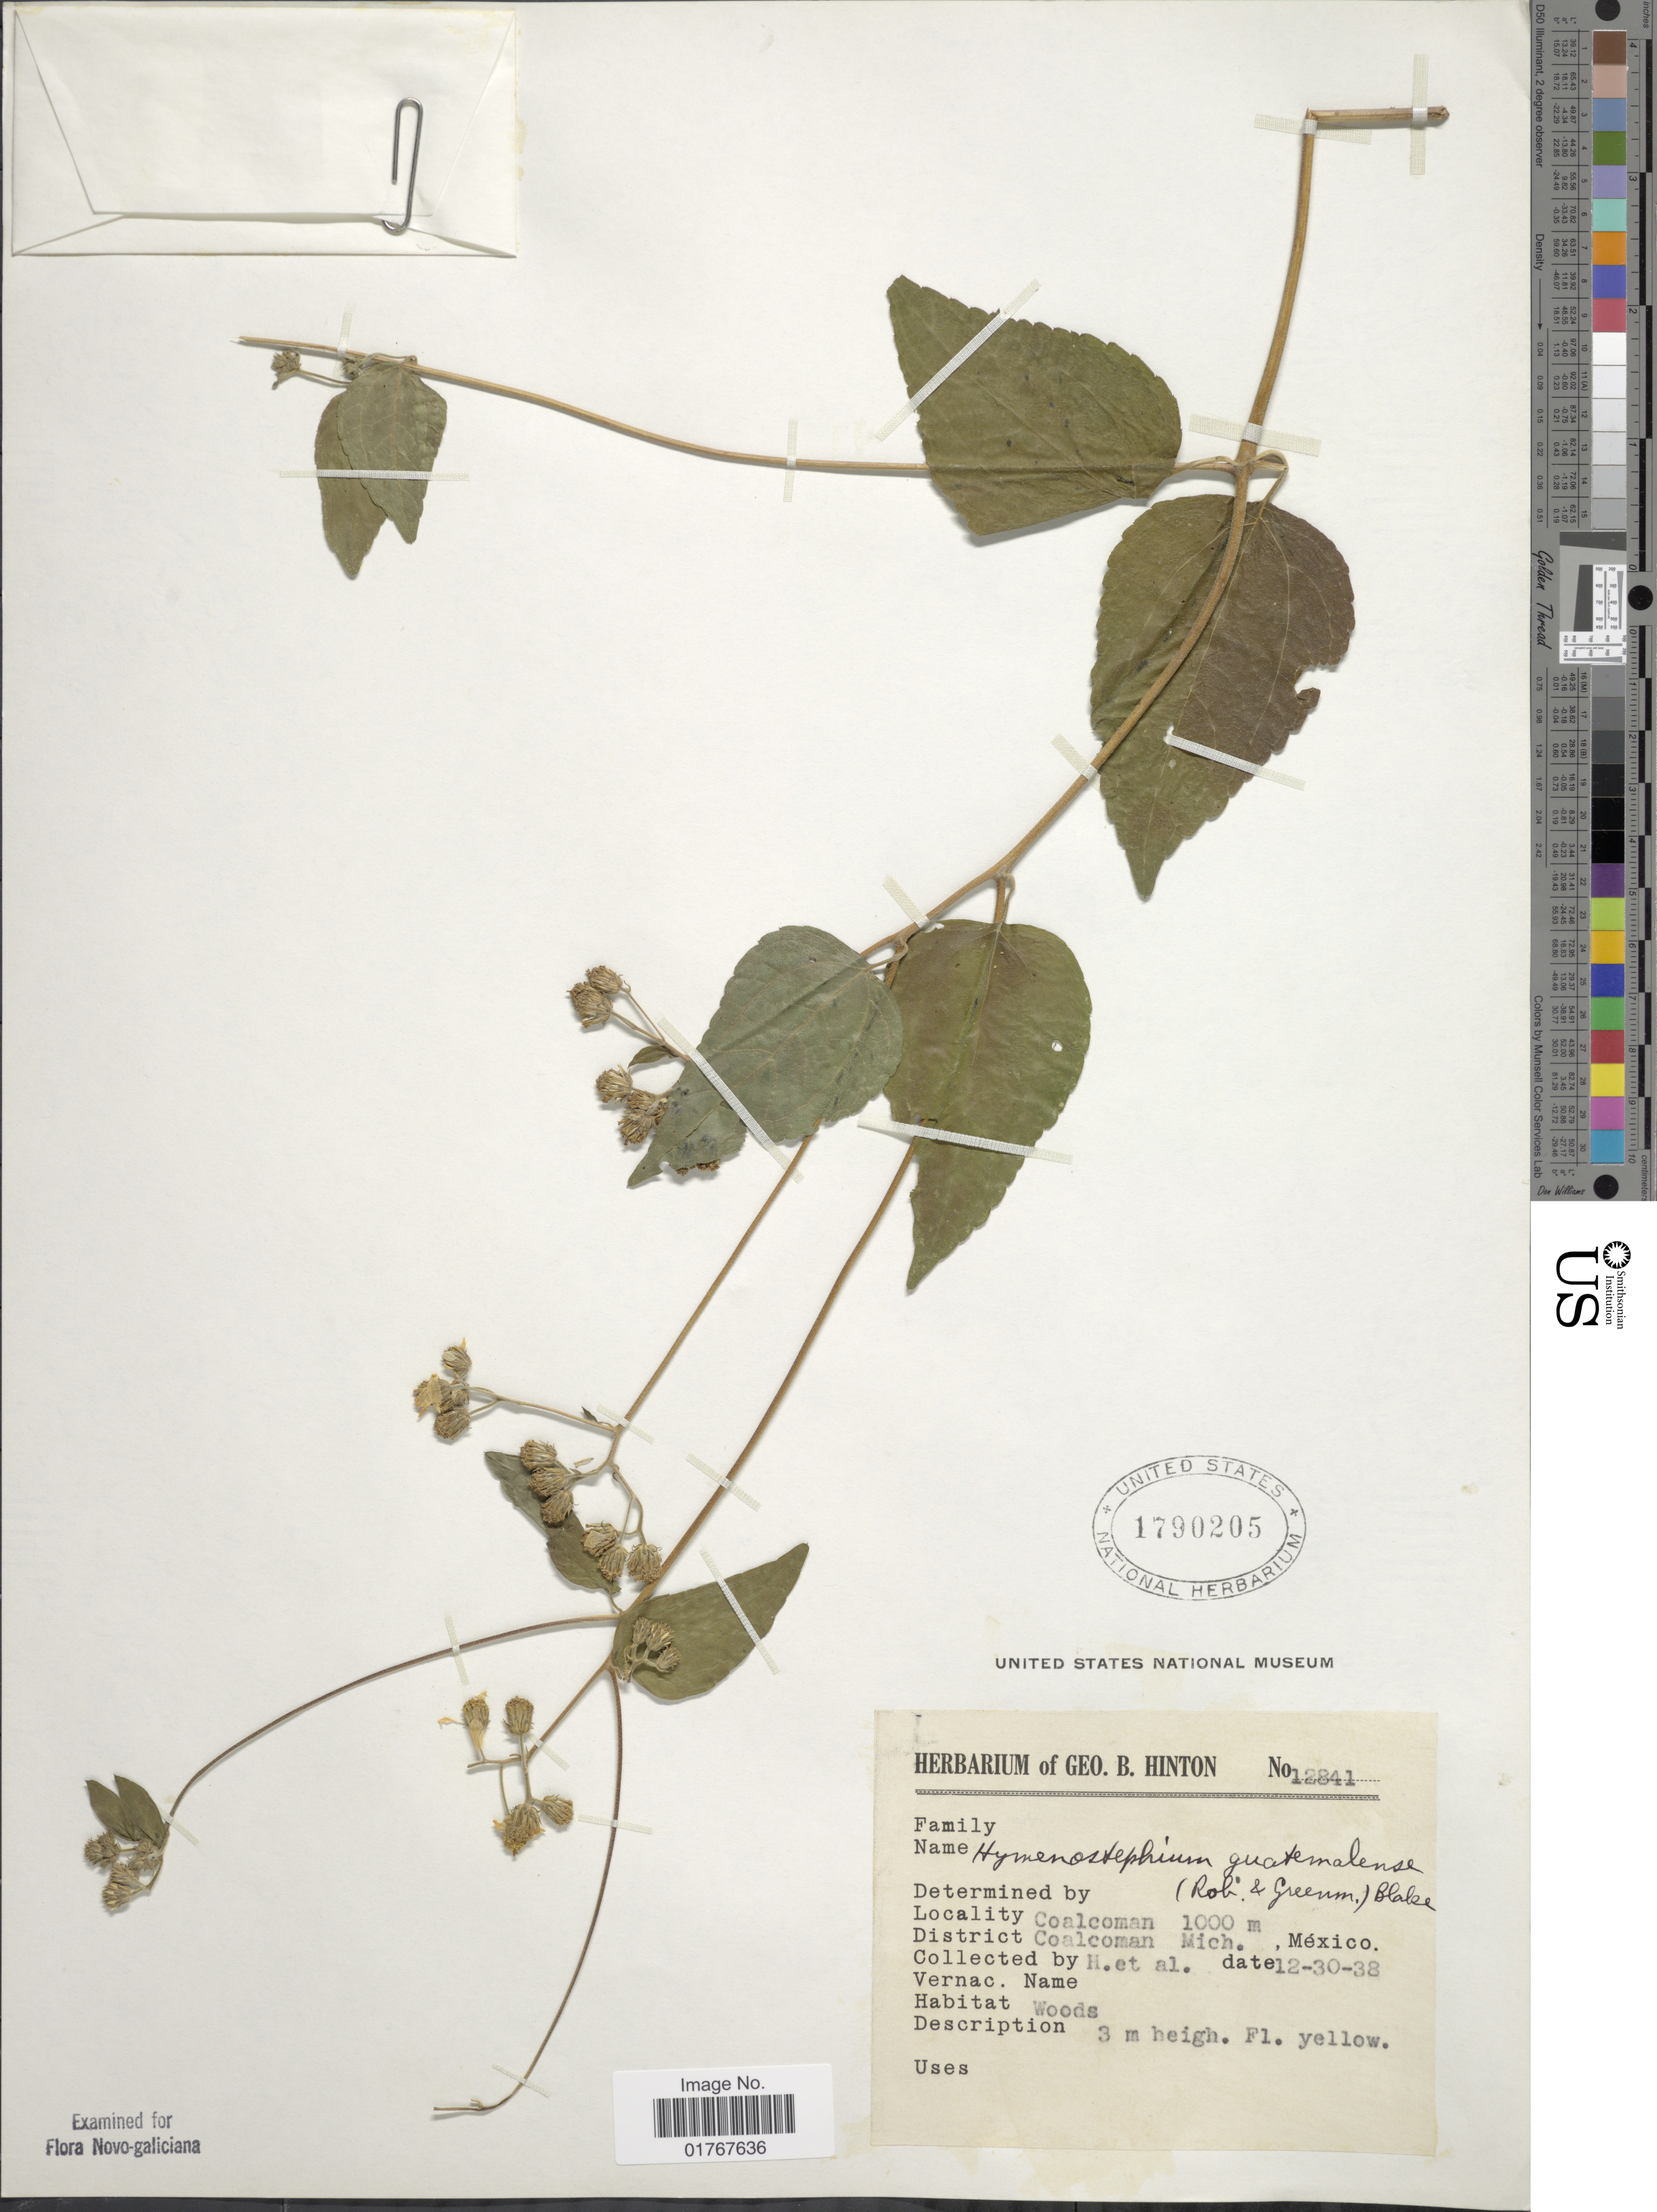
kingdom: Plantae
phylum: Tracheophyta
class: Magnoliopsida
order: Asterales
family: Asteraceae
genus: Viguiera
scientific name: Viguiera cordata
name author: (Hook. & Arn.) D'Arcy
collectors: G. B. Hinton & et al.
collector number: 12841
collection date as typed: Transcribed d/m/y: 30/12/38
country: Mexico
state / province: Michoacán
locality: Coalcoman, District Coalcoman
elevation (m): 1000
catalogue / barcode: US 1790205